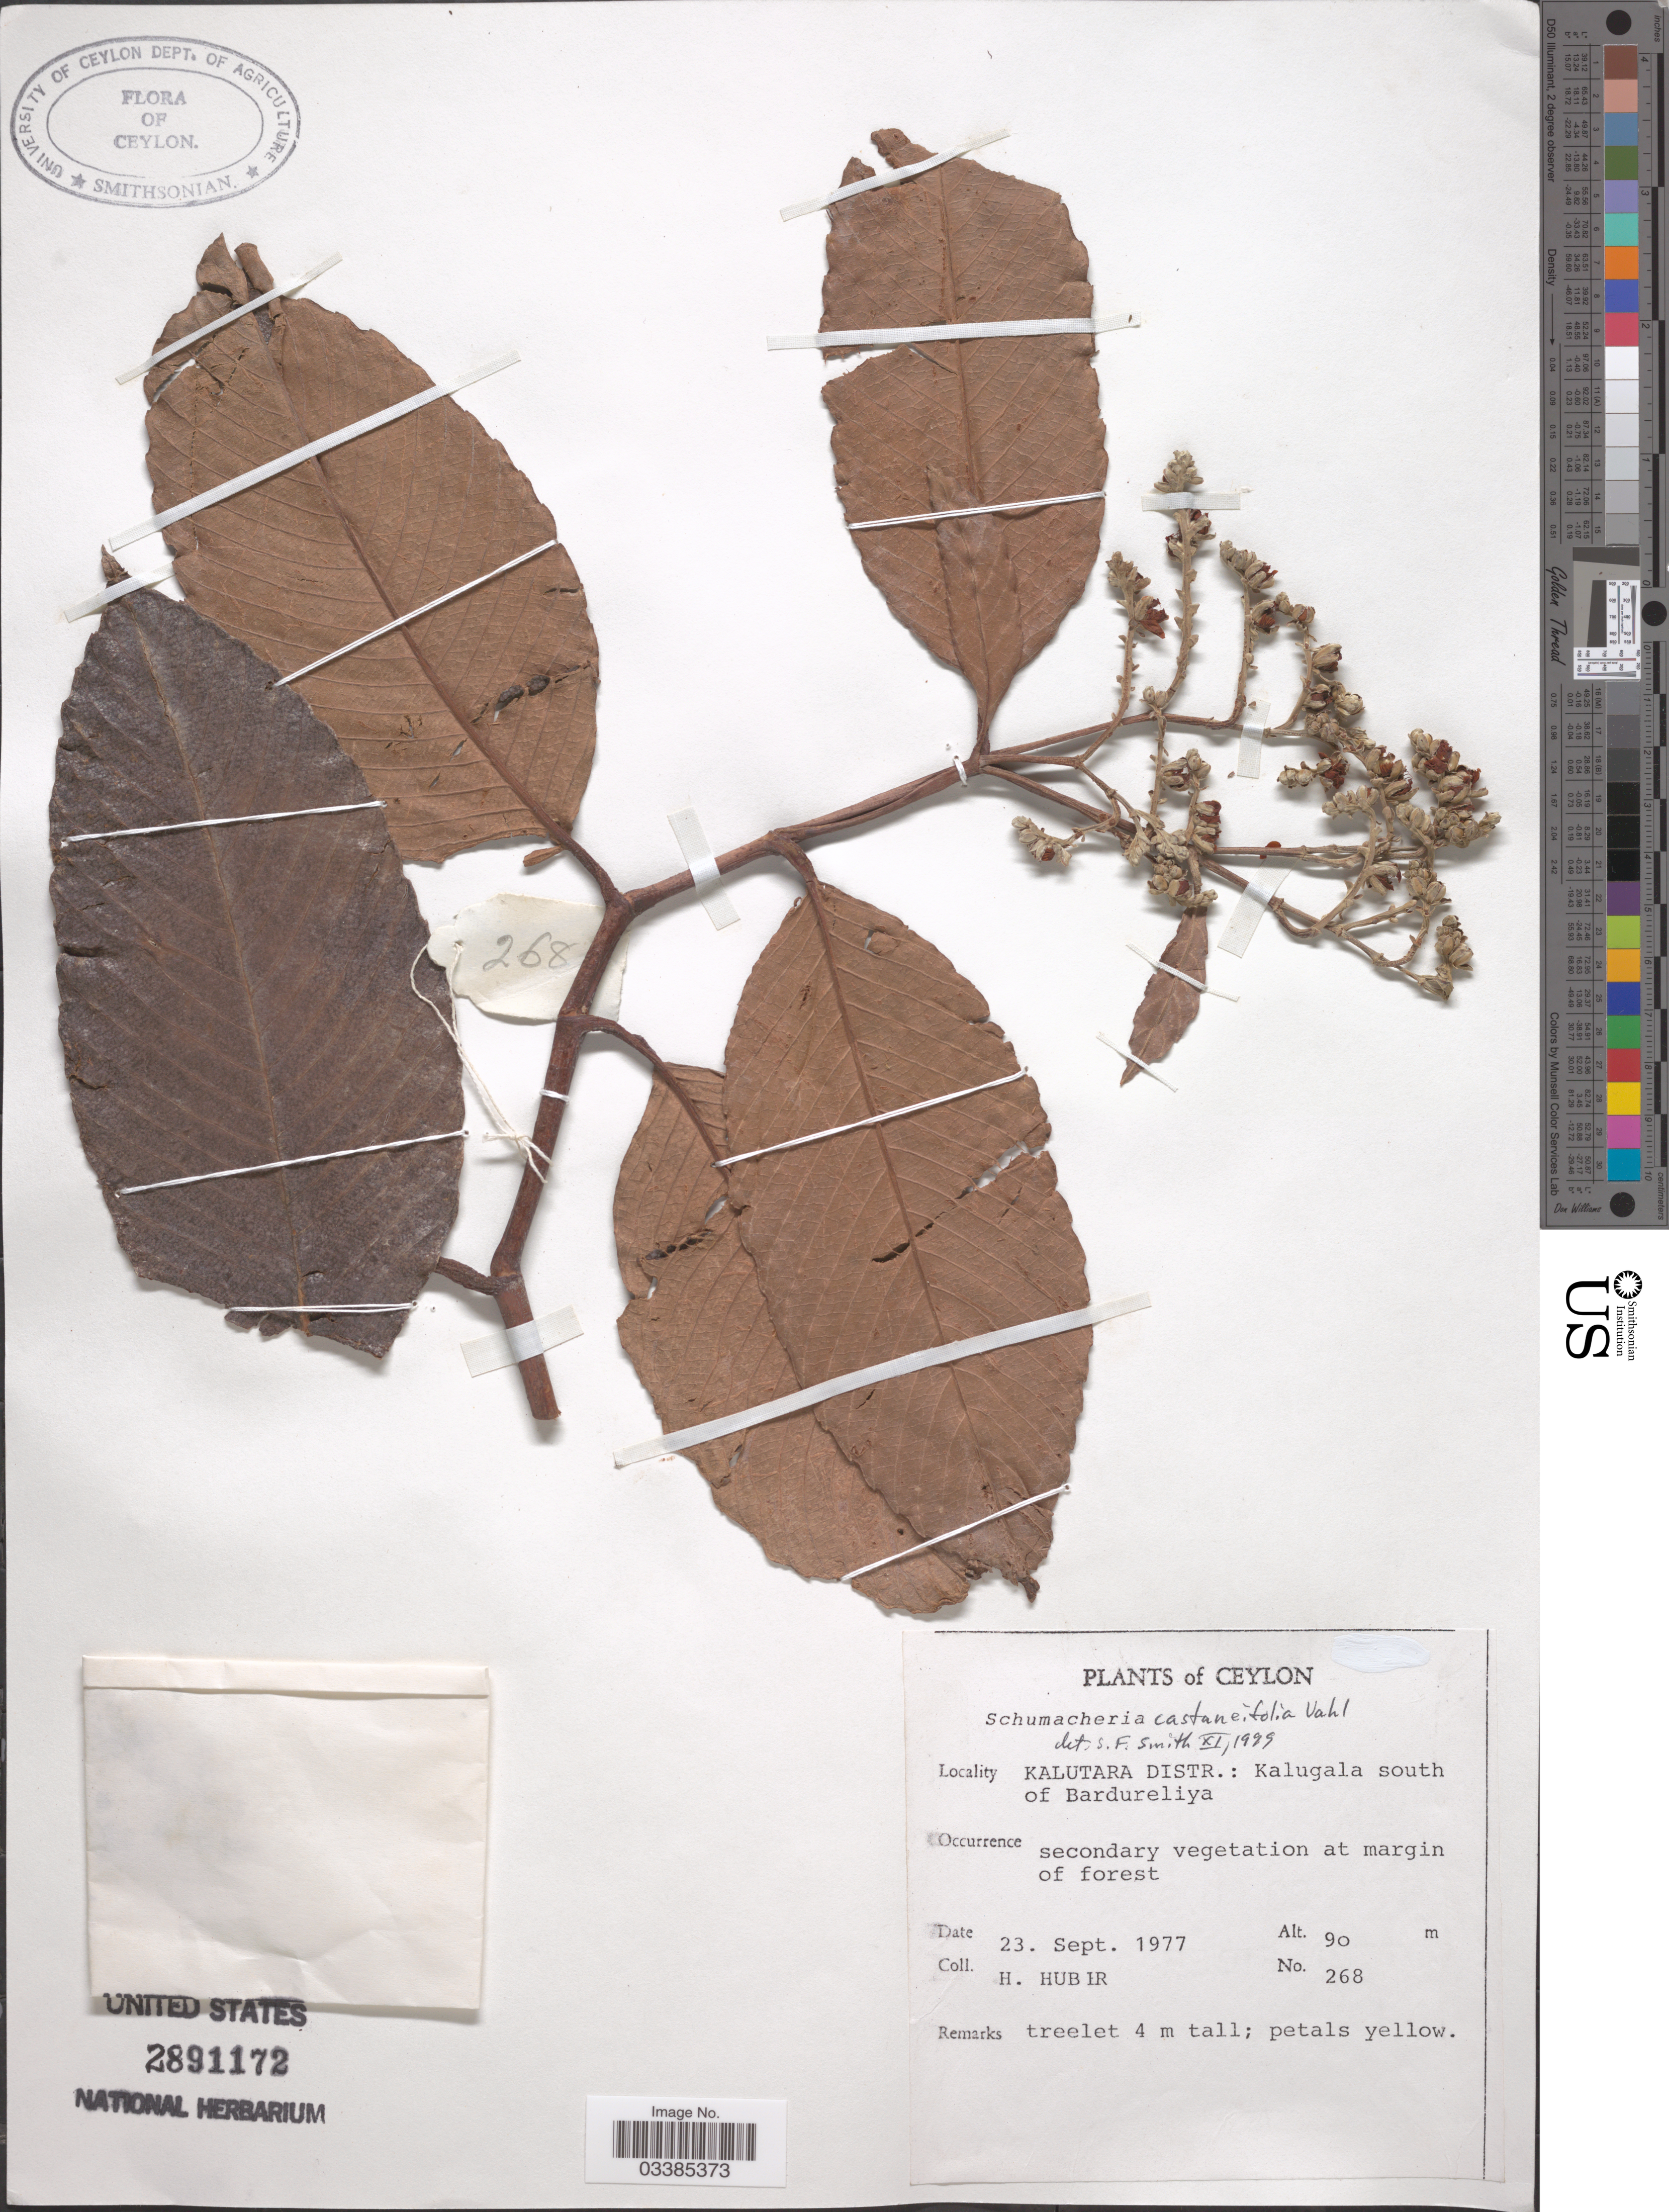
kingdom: Plantae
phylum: Tracheophyta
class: Magnoliopsida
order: Dilleniales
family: Dilleniaceae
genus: Schumacheria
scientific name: Schumacheria castaneifolia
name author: Vahl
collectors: H. Huber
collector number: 268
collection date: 1977-09-23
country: Sri Lanka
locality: Ceylon. Kalutara Distr.: Kalugala south of Bardureliya.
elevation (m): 90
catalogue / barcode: US 2891172